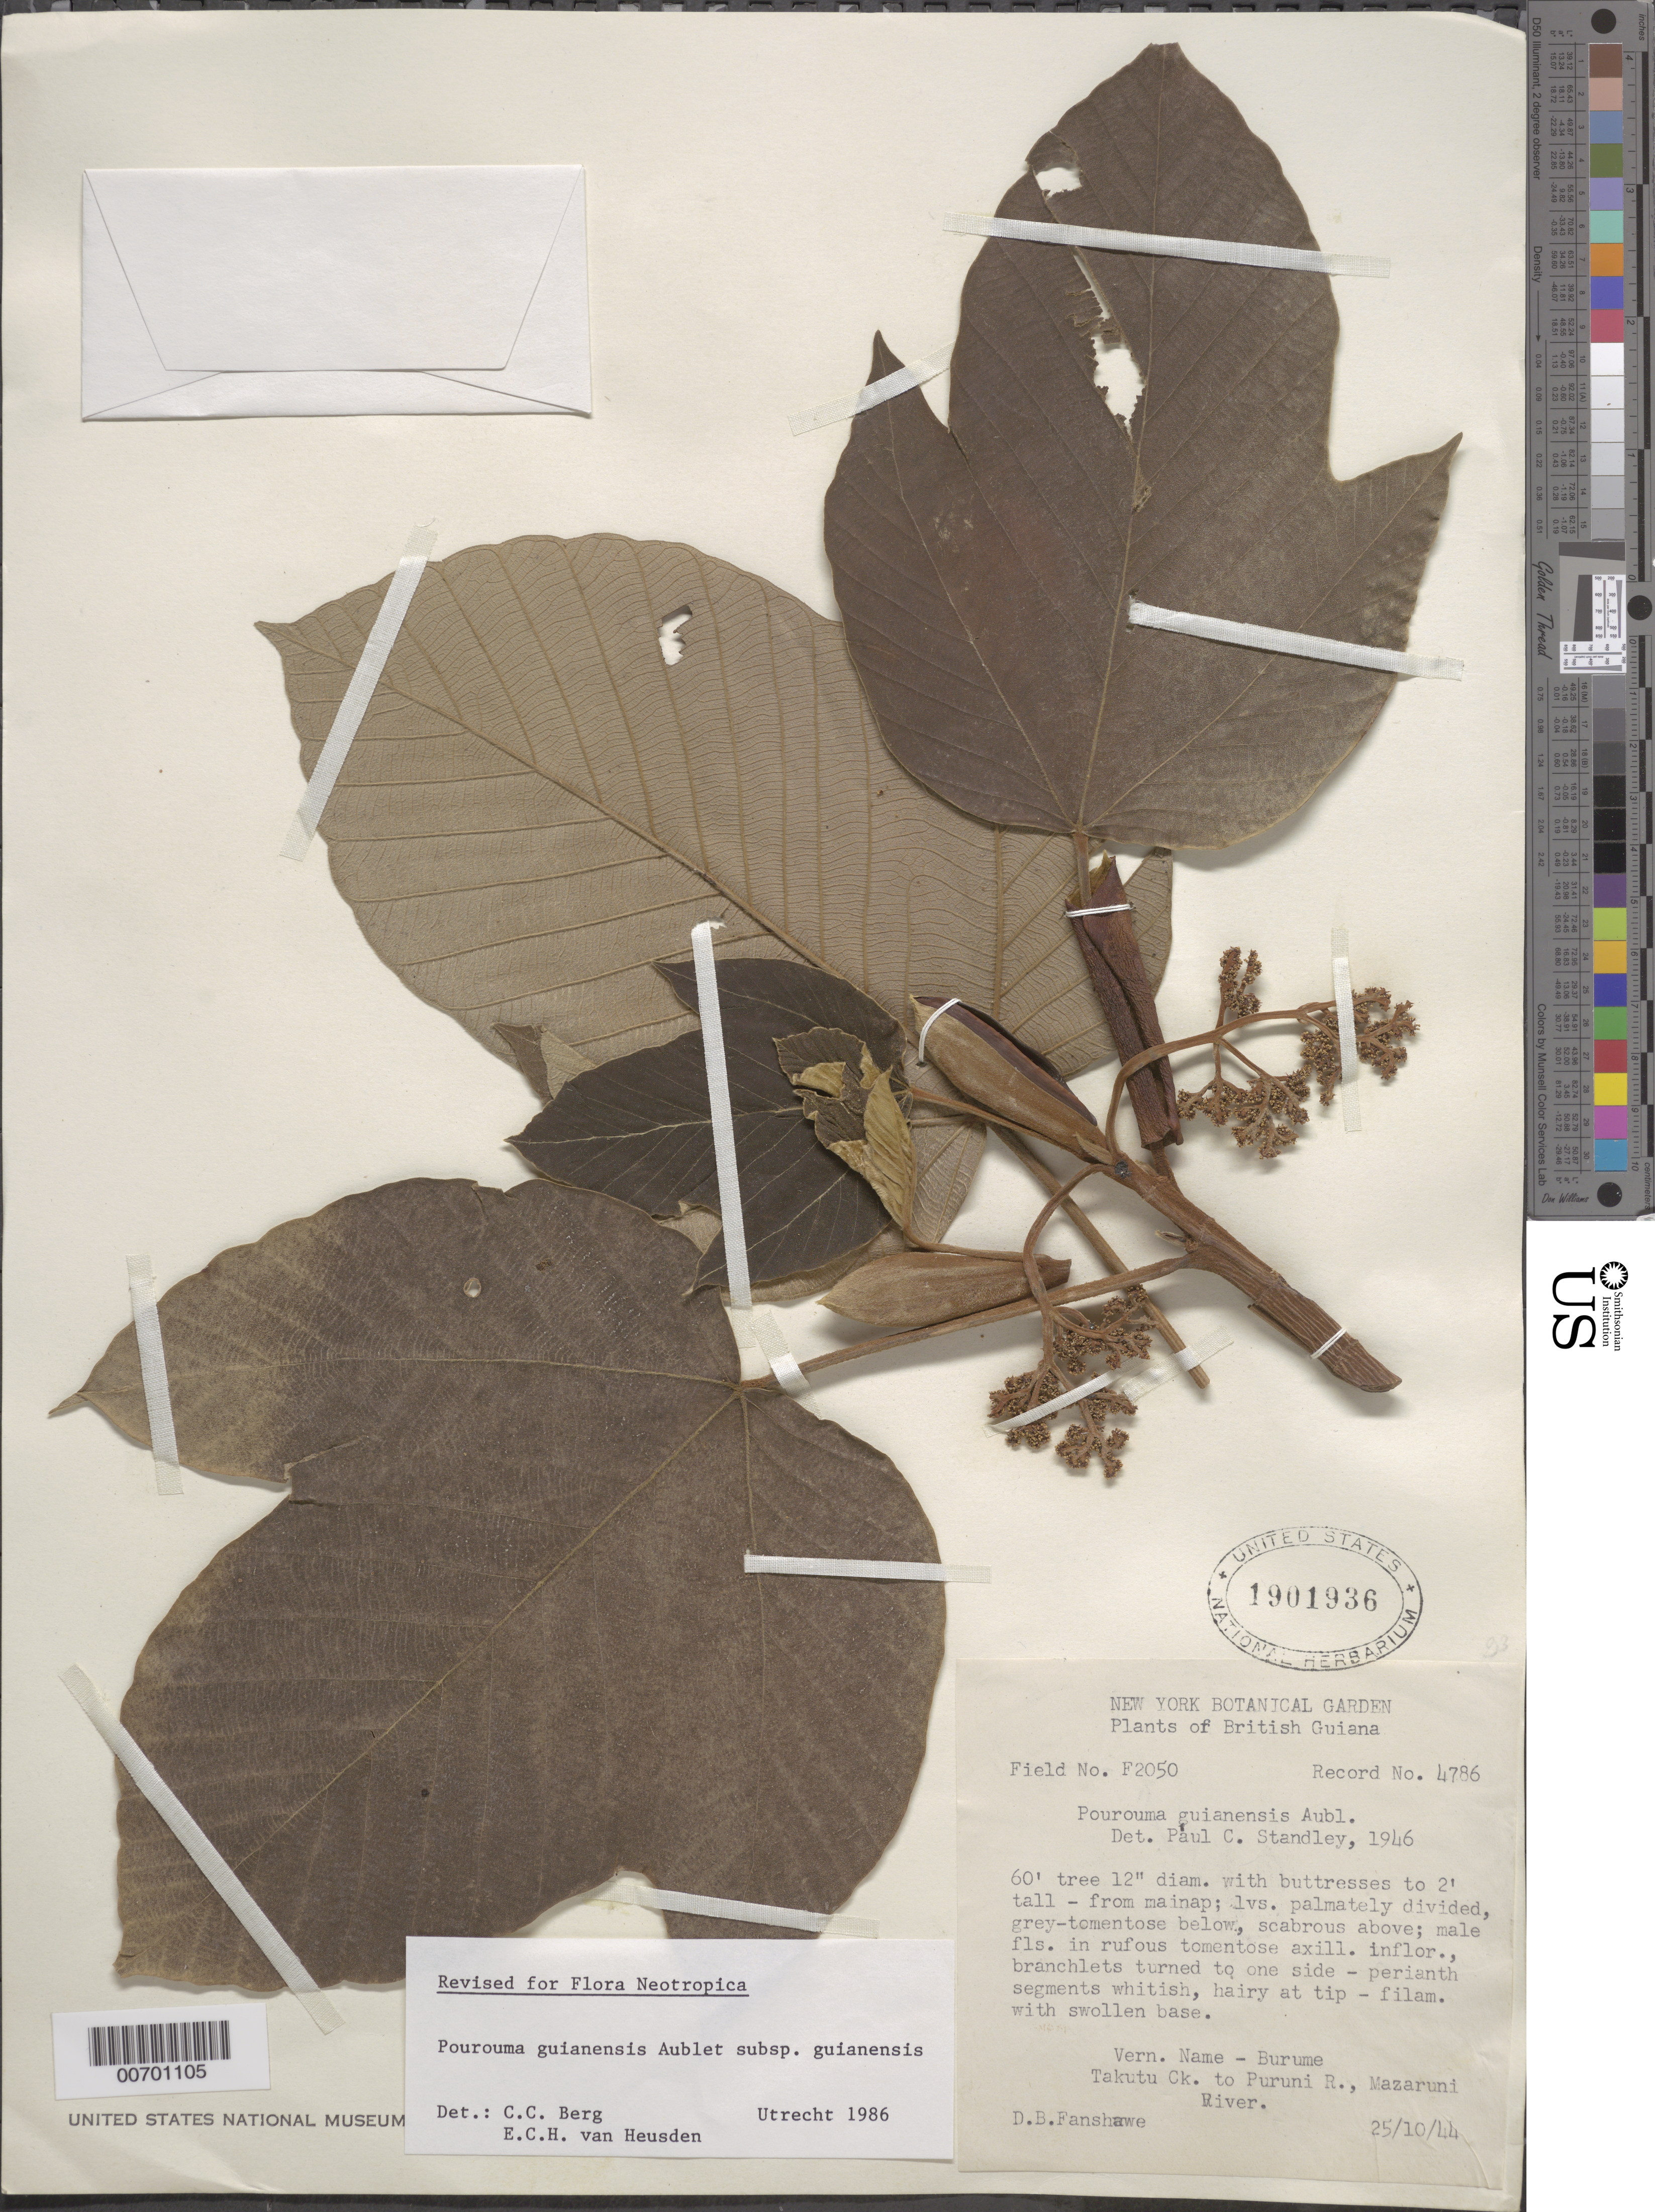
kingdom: Plantae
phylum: Tracheophyta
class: Magnoliopsida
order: Rosales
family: Urticaceae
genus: Pourouma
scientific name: Pourouma guianensis subsp. guianensis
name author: Aubl.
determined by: Berg, C. C.; Heusden, E. C.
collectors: D. B. Fanshawe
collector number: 4786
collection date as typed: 25-Oct-44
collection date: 1944-10-25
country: Guyana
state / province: U. Takutu-U. Essequibo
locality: Takutu Creek to Puruni River, Mazaruni River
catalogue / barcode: US 1901936